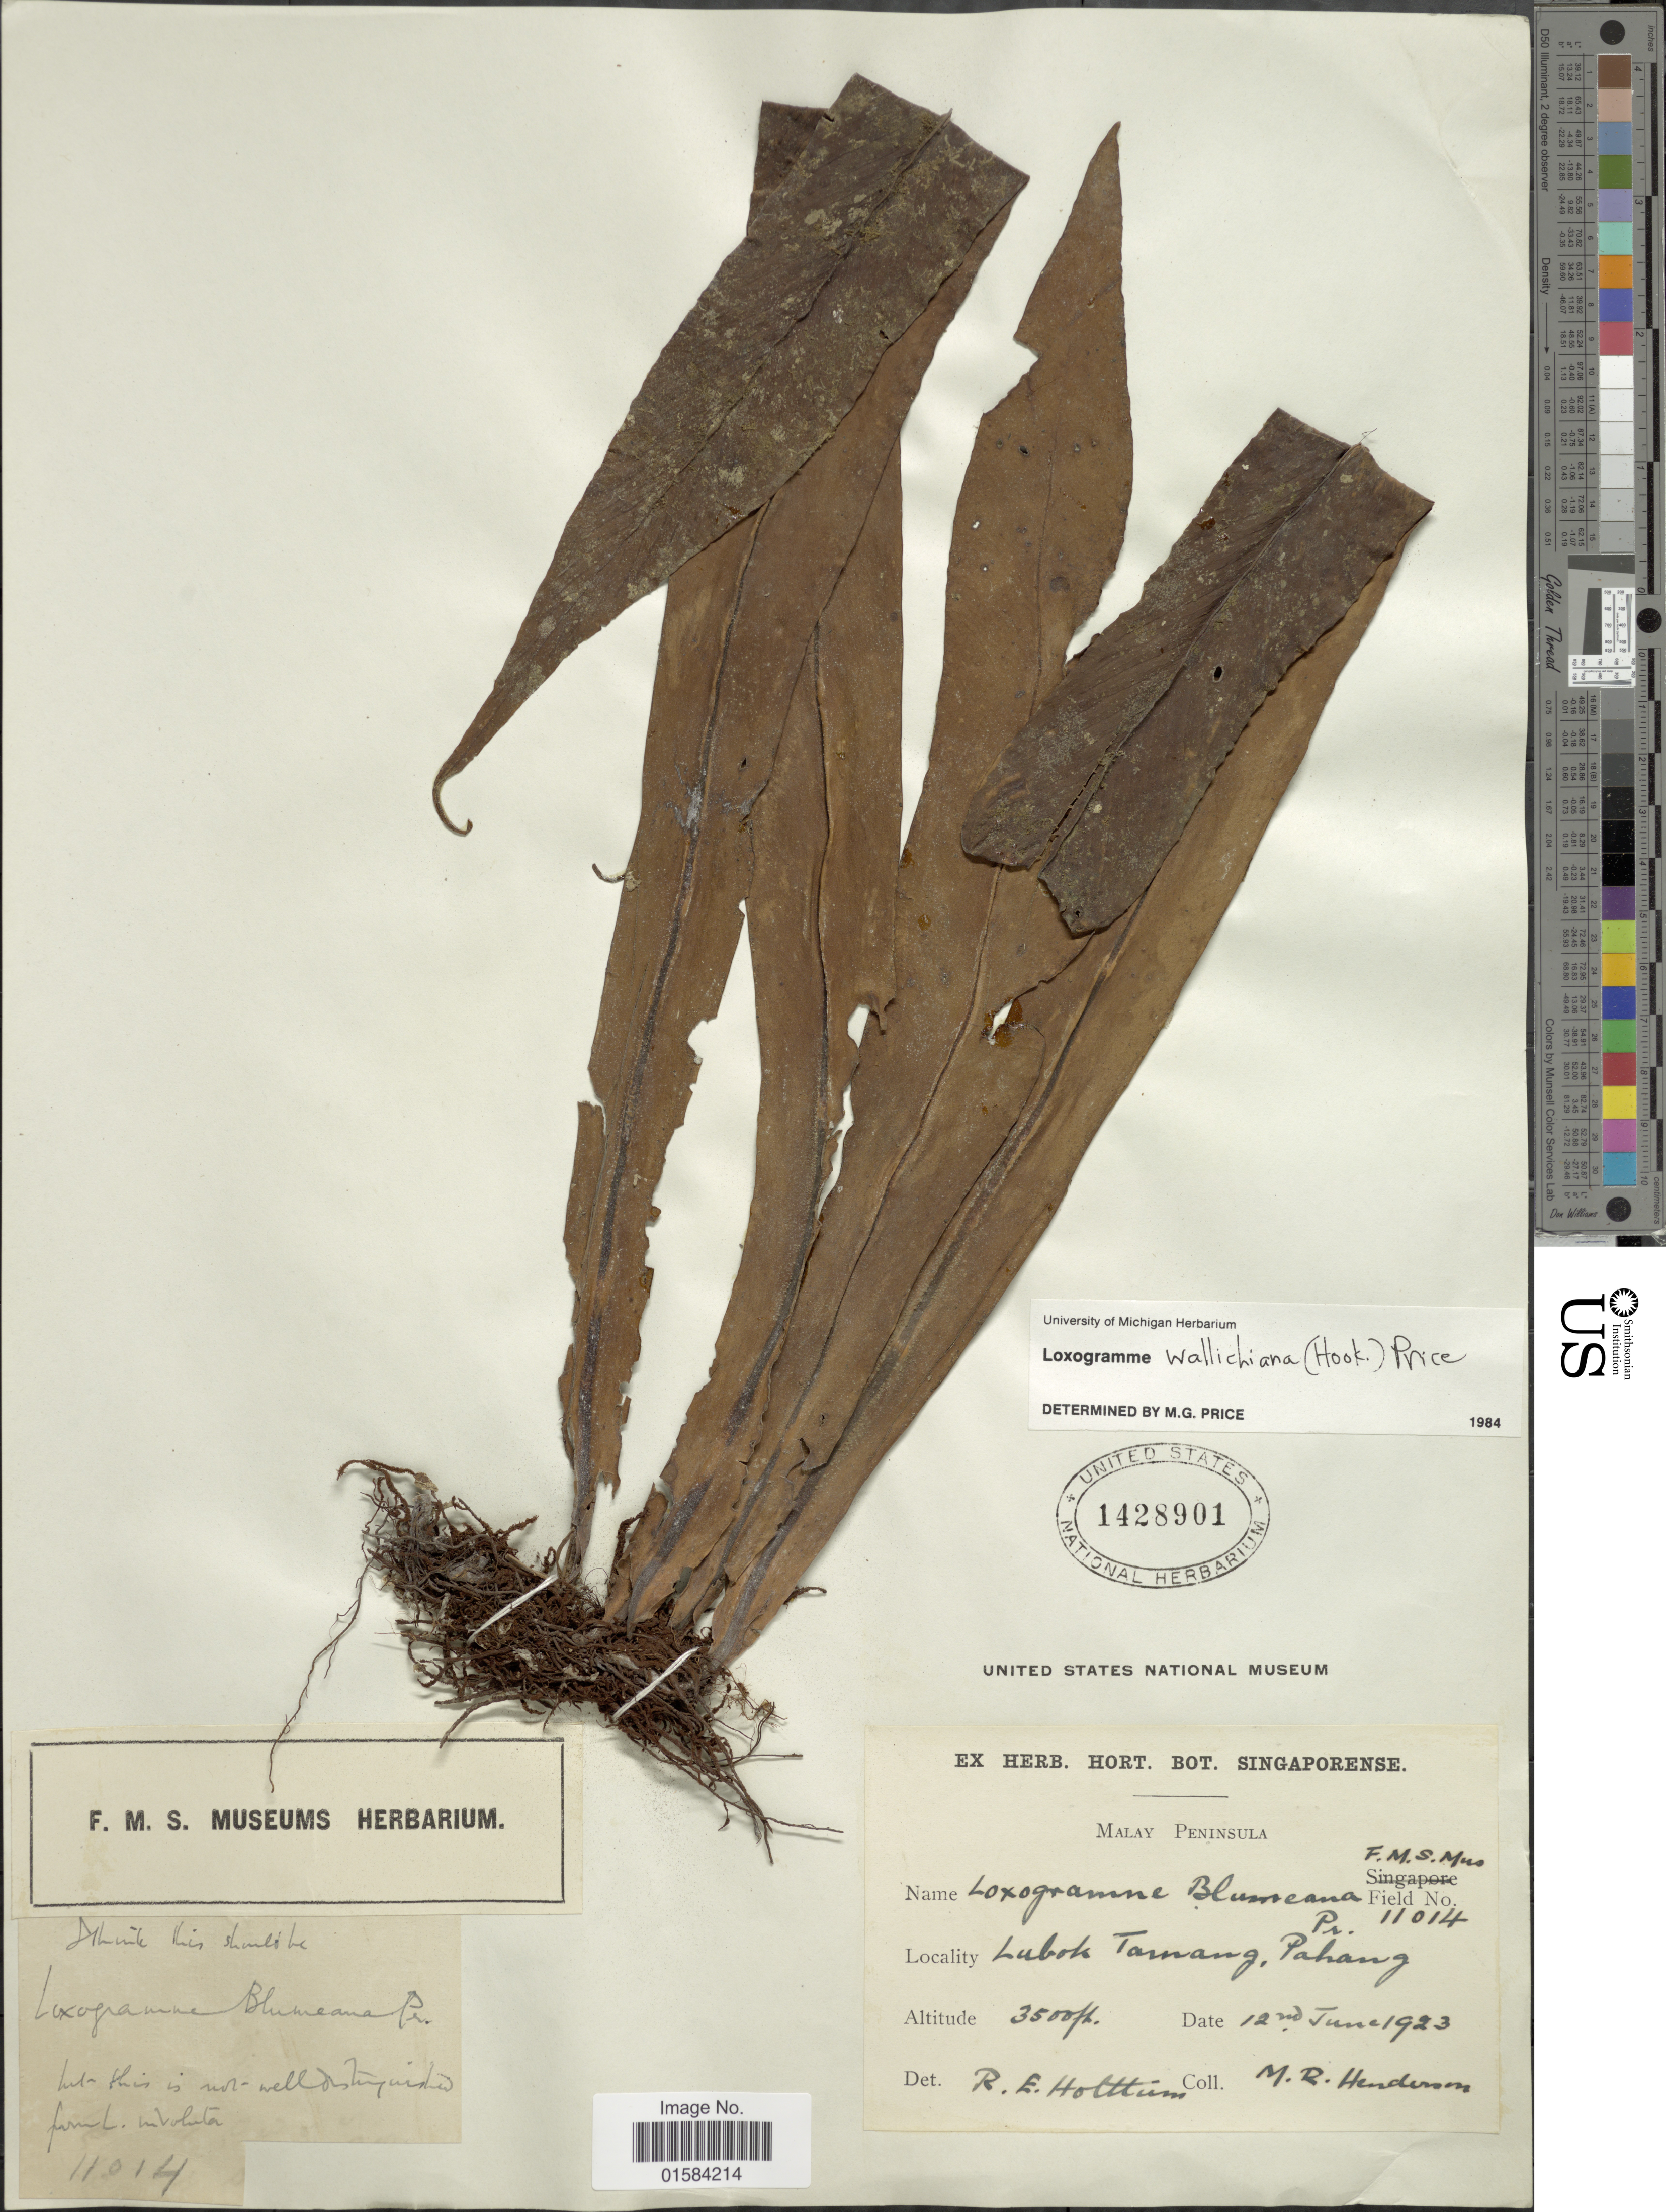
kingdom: Plantae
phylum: Tracheophyta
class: Polypodiopsida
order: Polypodiales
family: Polypodiaceae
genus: Loxogramme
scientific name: Loxogramme wallichiana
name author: (Hook.) M.G. Price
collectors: M. Henderson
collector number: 11014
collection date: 1923-06-12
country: Malaysia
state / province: Pahang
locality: Malay Peninsula, Lubok Tamang, Pahang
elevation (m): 1067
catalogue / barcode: US 1428901